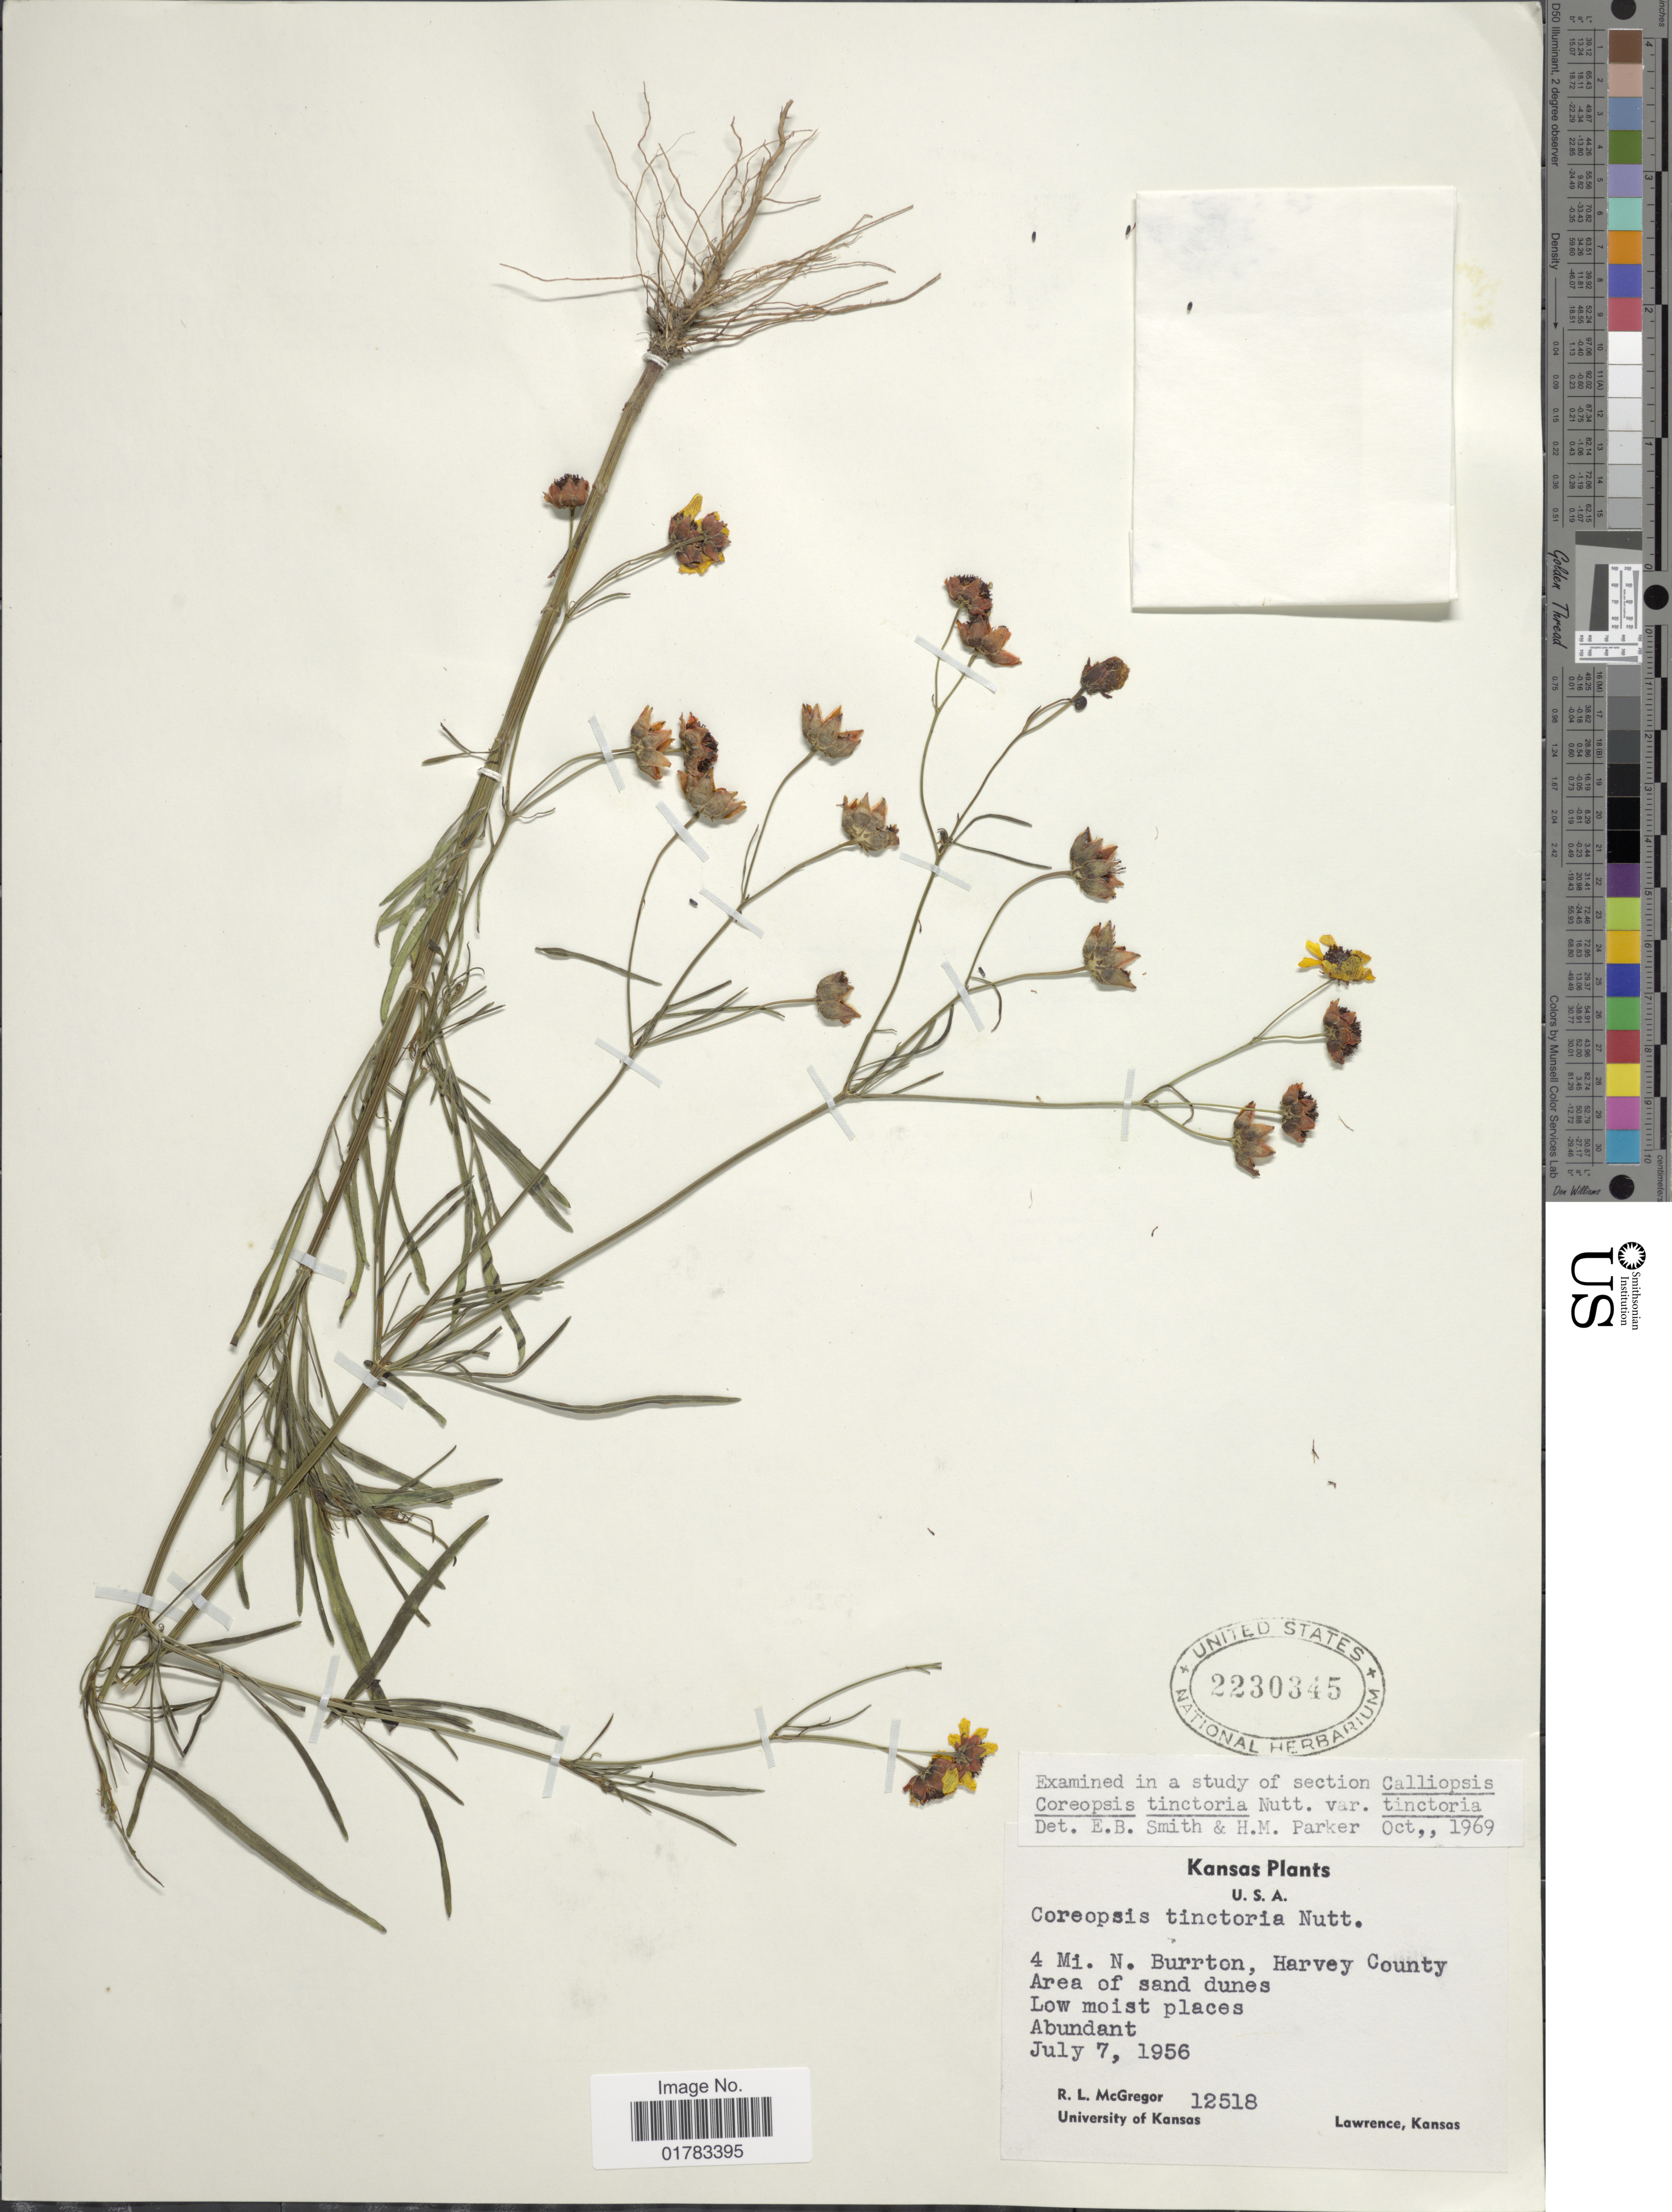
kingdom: Plantae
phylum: Tracheophyta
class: Magnoliopsida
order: Asterales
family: Asteraceae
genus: Coreopsis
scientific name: Coreopsis tinctoria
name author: Nutt.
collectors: R. McGregor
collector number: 12518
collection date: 1956-07-07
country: United States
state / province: Kansas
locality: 4 mi. N. Burrton, Harvey County, area of sand dunes, low moist places abundant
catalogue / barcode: US 2230345